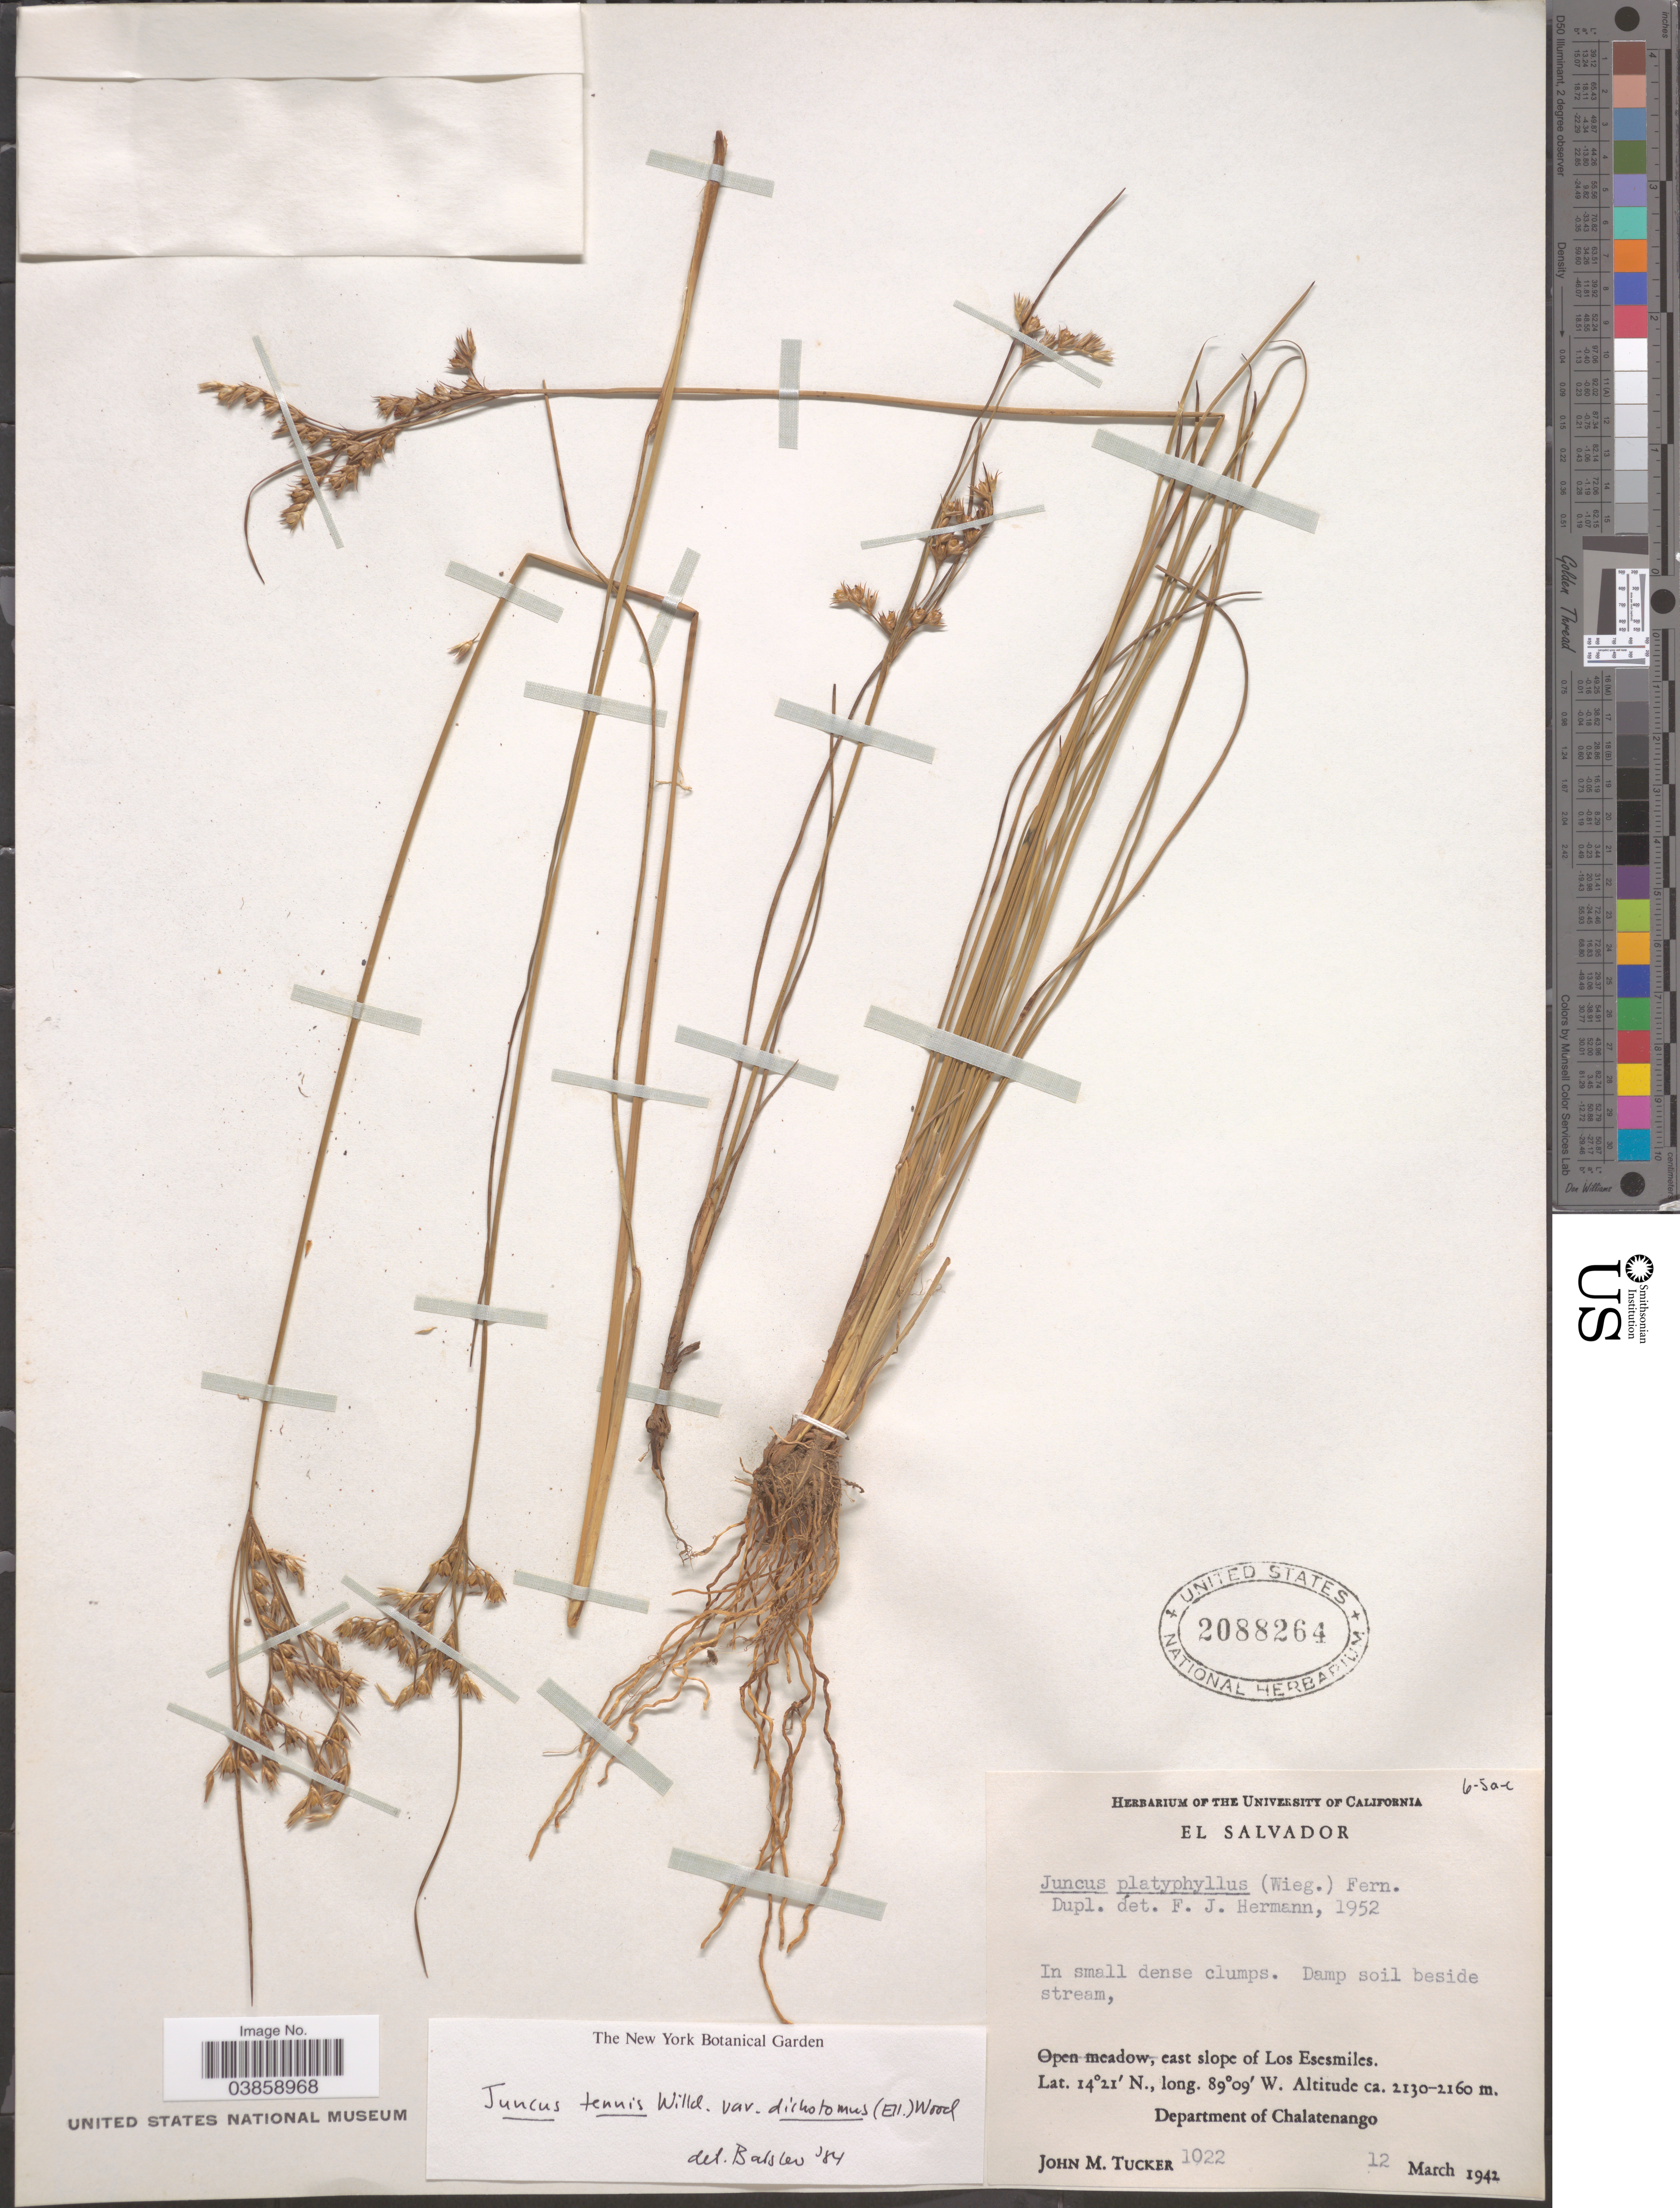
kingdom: Plantae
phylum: Tracheophyta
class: Liliopsida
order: Poales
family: Juncaceae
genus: Juncus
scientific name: Juncus tenuis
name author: Willd.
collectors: J. M. Tucker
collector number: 1022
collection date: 1942-03-12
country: El Salvador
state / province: Chalatenango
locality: East slope of Los Esesmiles. Department of Chalatenango.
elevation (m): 2130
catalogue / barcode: US 2088264